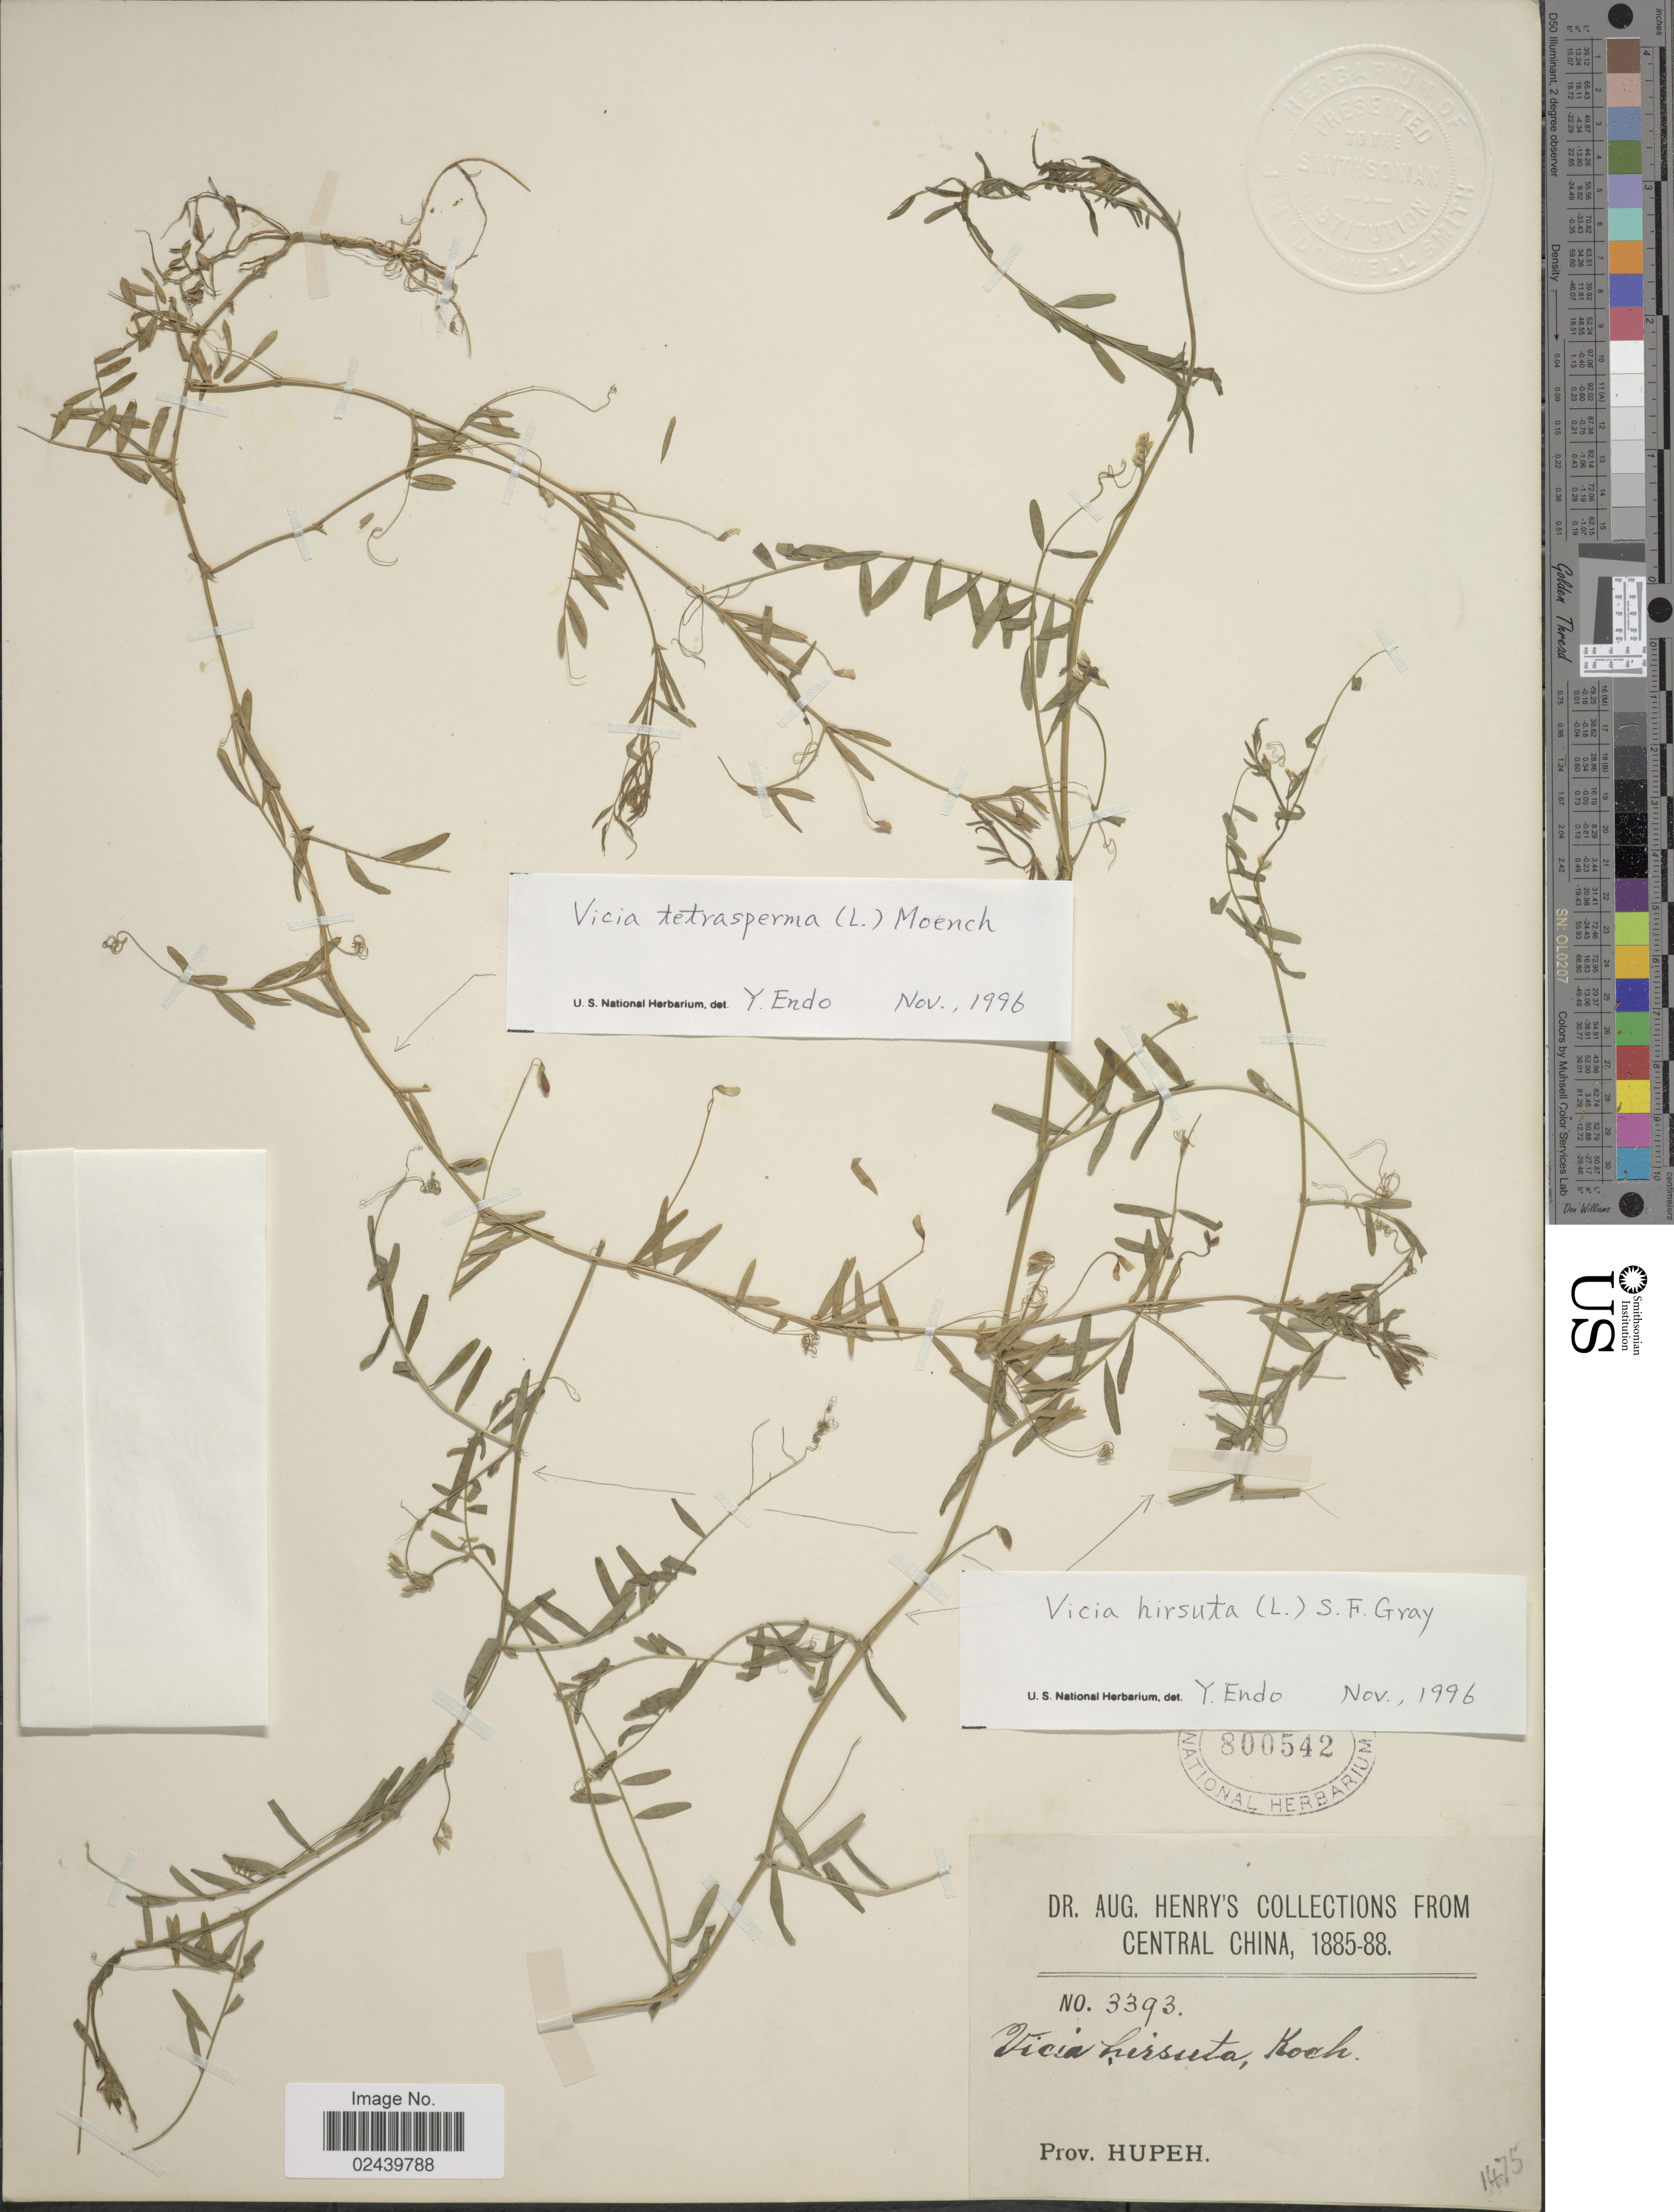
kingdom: Plantae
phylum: Tracheophyta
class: Magnoliopsida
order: Fabales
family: Fabaceae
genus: Vicia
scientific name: Vicia hirsuta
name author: (L.) A. Gray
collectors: A. Henry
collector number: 3393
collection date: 1885/1888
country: China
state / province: Hubei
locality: Central China. Prov. Hupeh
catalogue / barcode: US 800542